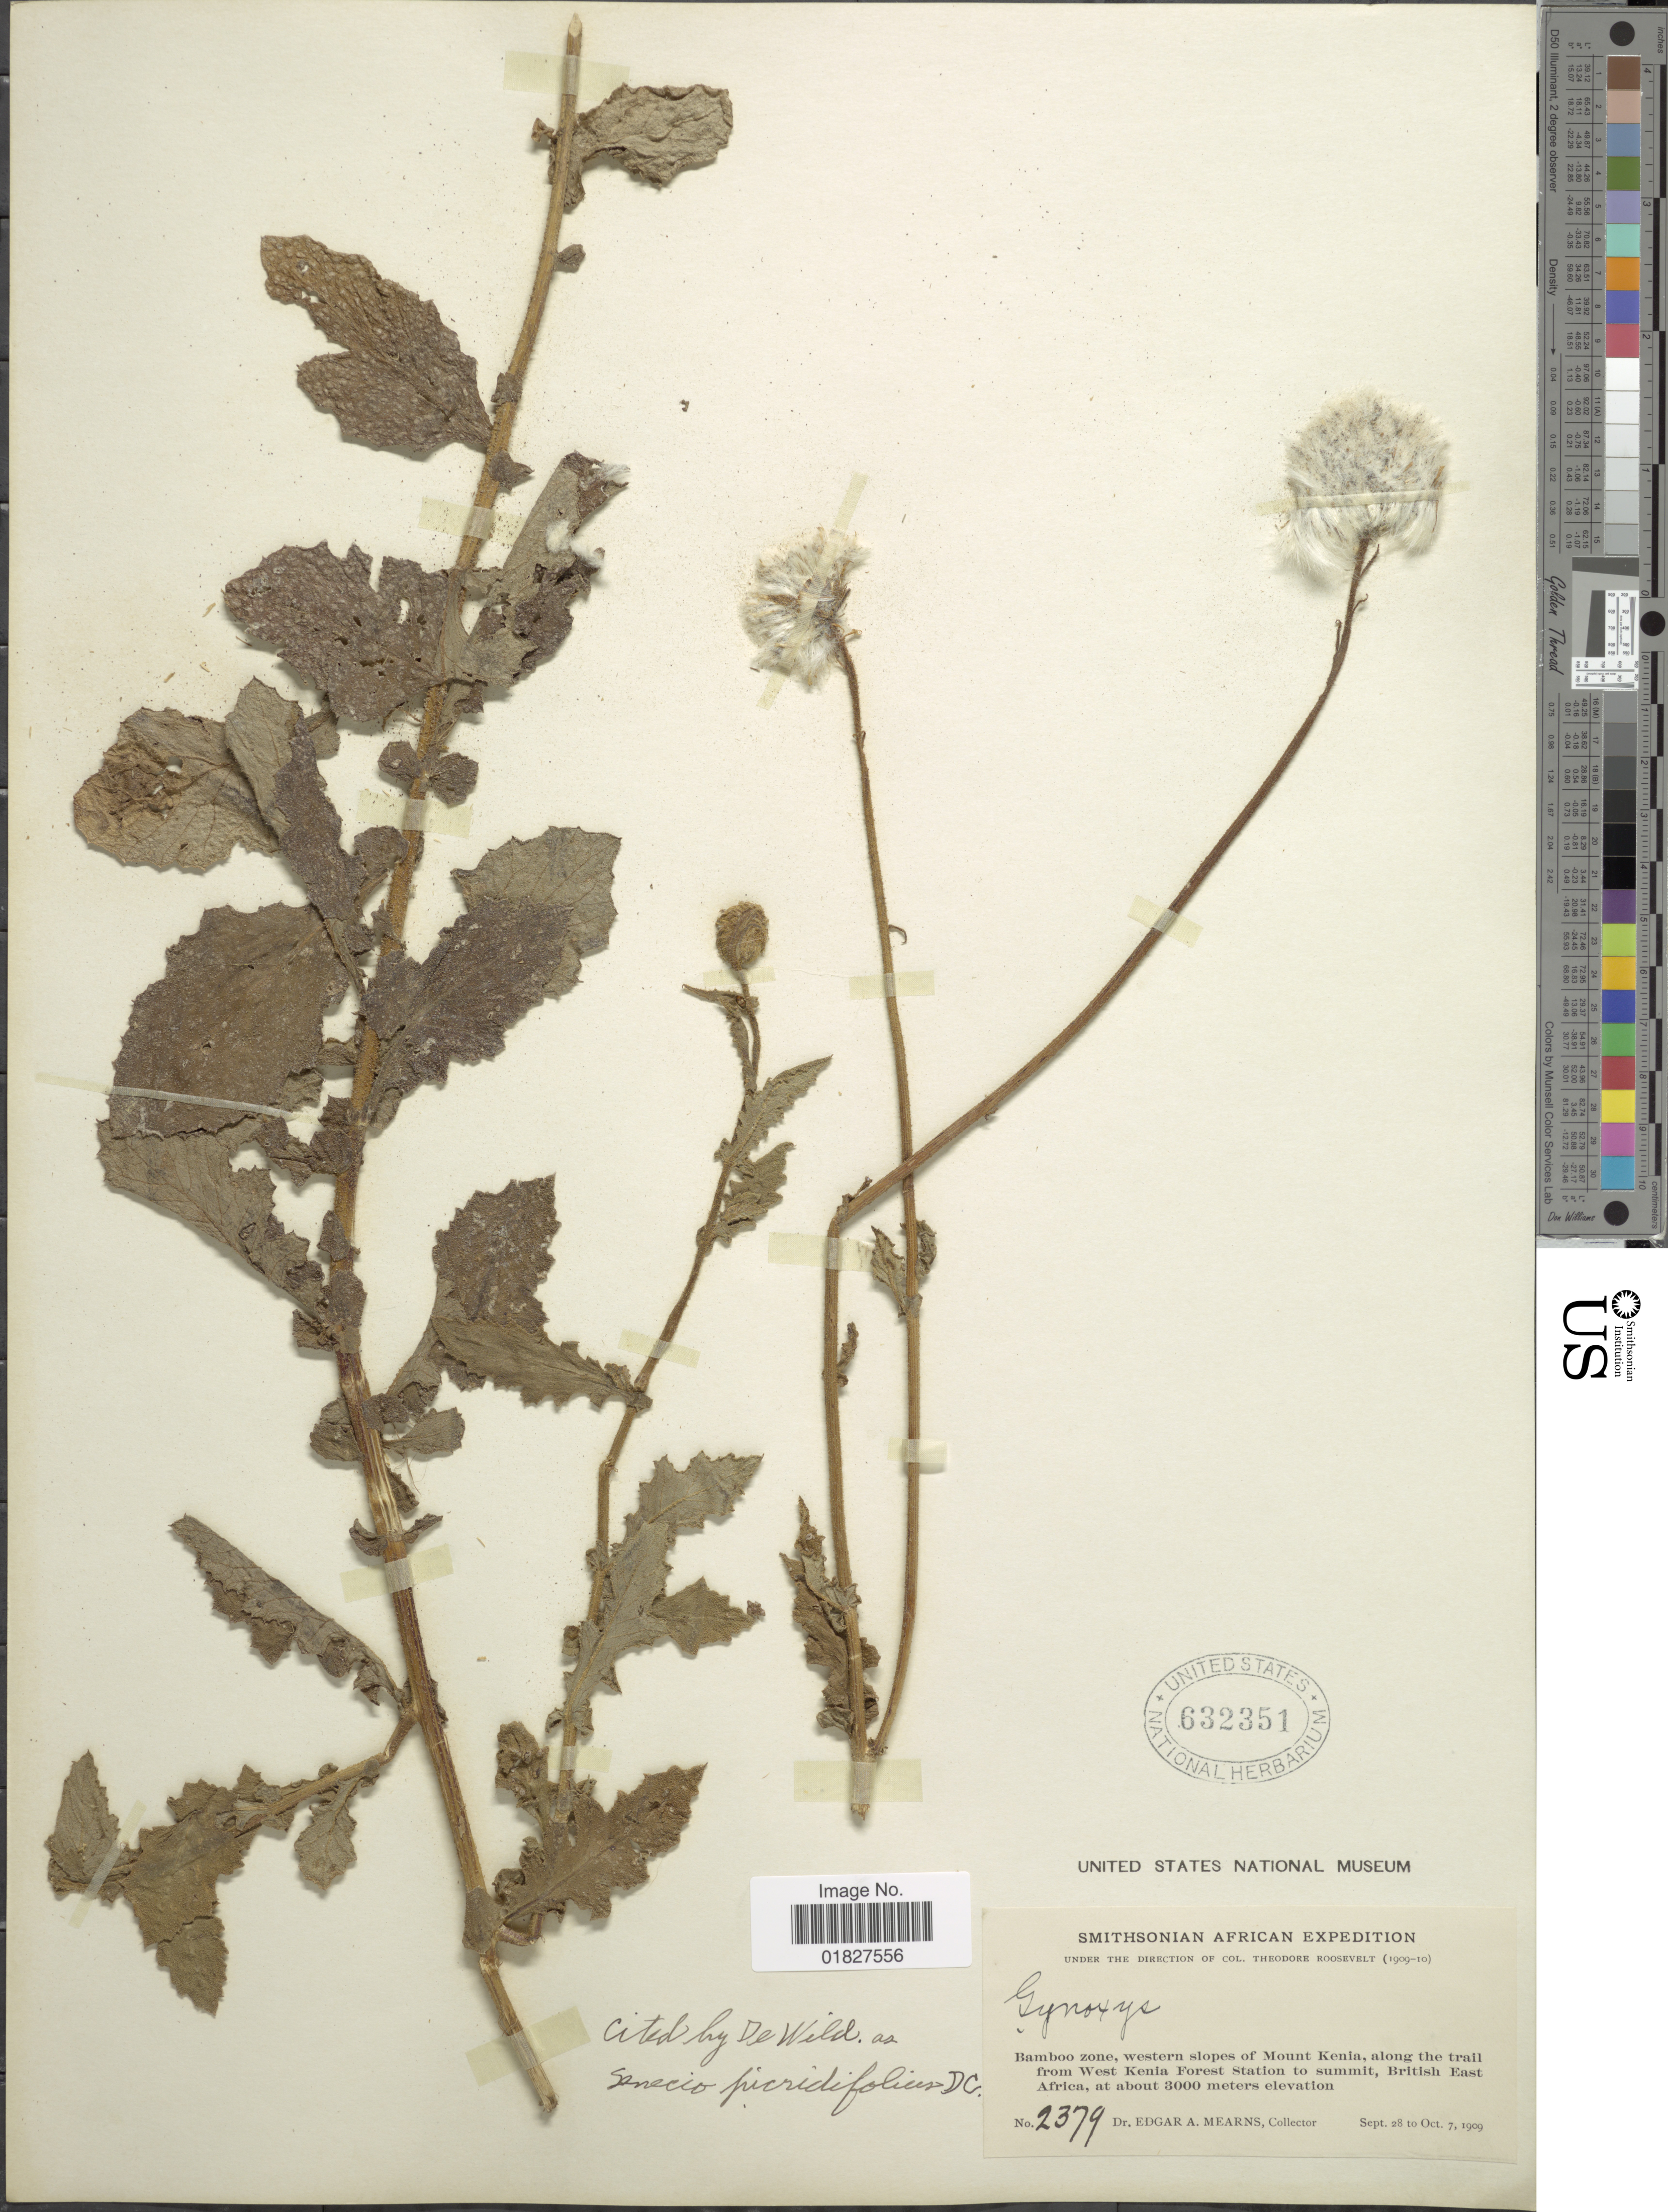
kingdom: Plantae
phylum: Tracheophyta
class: Magnoliopsida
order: Asterales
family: Asteraceae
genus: Crassocephalum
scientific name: Crassocephalum picridifolium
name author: (DC.) S. Moore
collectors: E. A. Mearns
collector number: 2379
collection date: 1909-09-28/1909-10-07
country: Kenya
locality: Bamboo Zone, western slopes of Mount Kenia, along the trail from West Kenia Forest Station to summit,Bristish East Africa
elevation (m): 3000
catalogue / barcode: US 632351